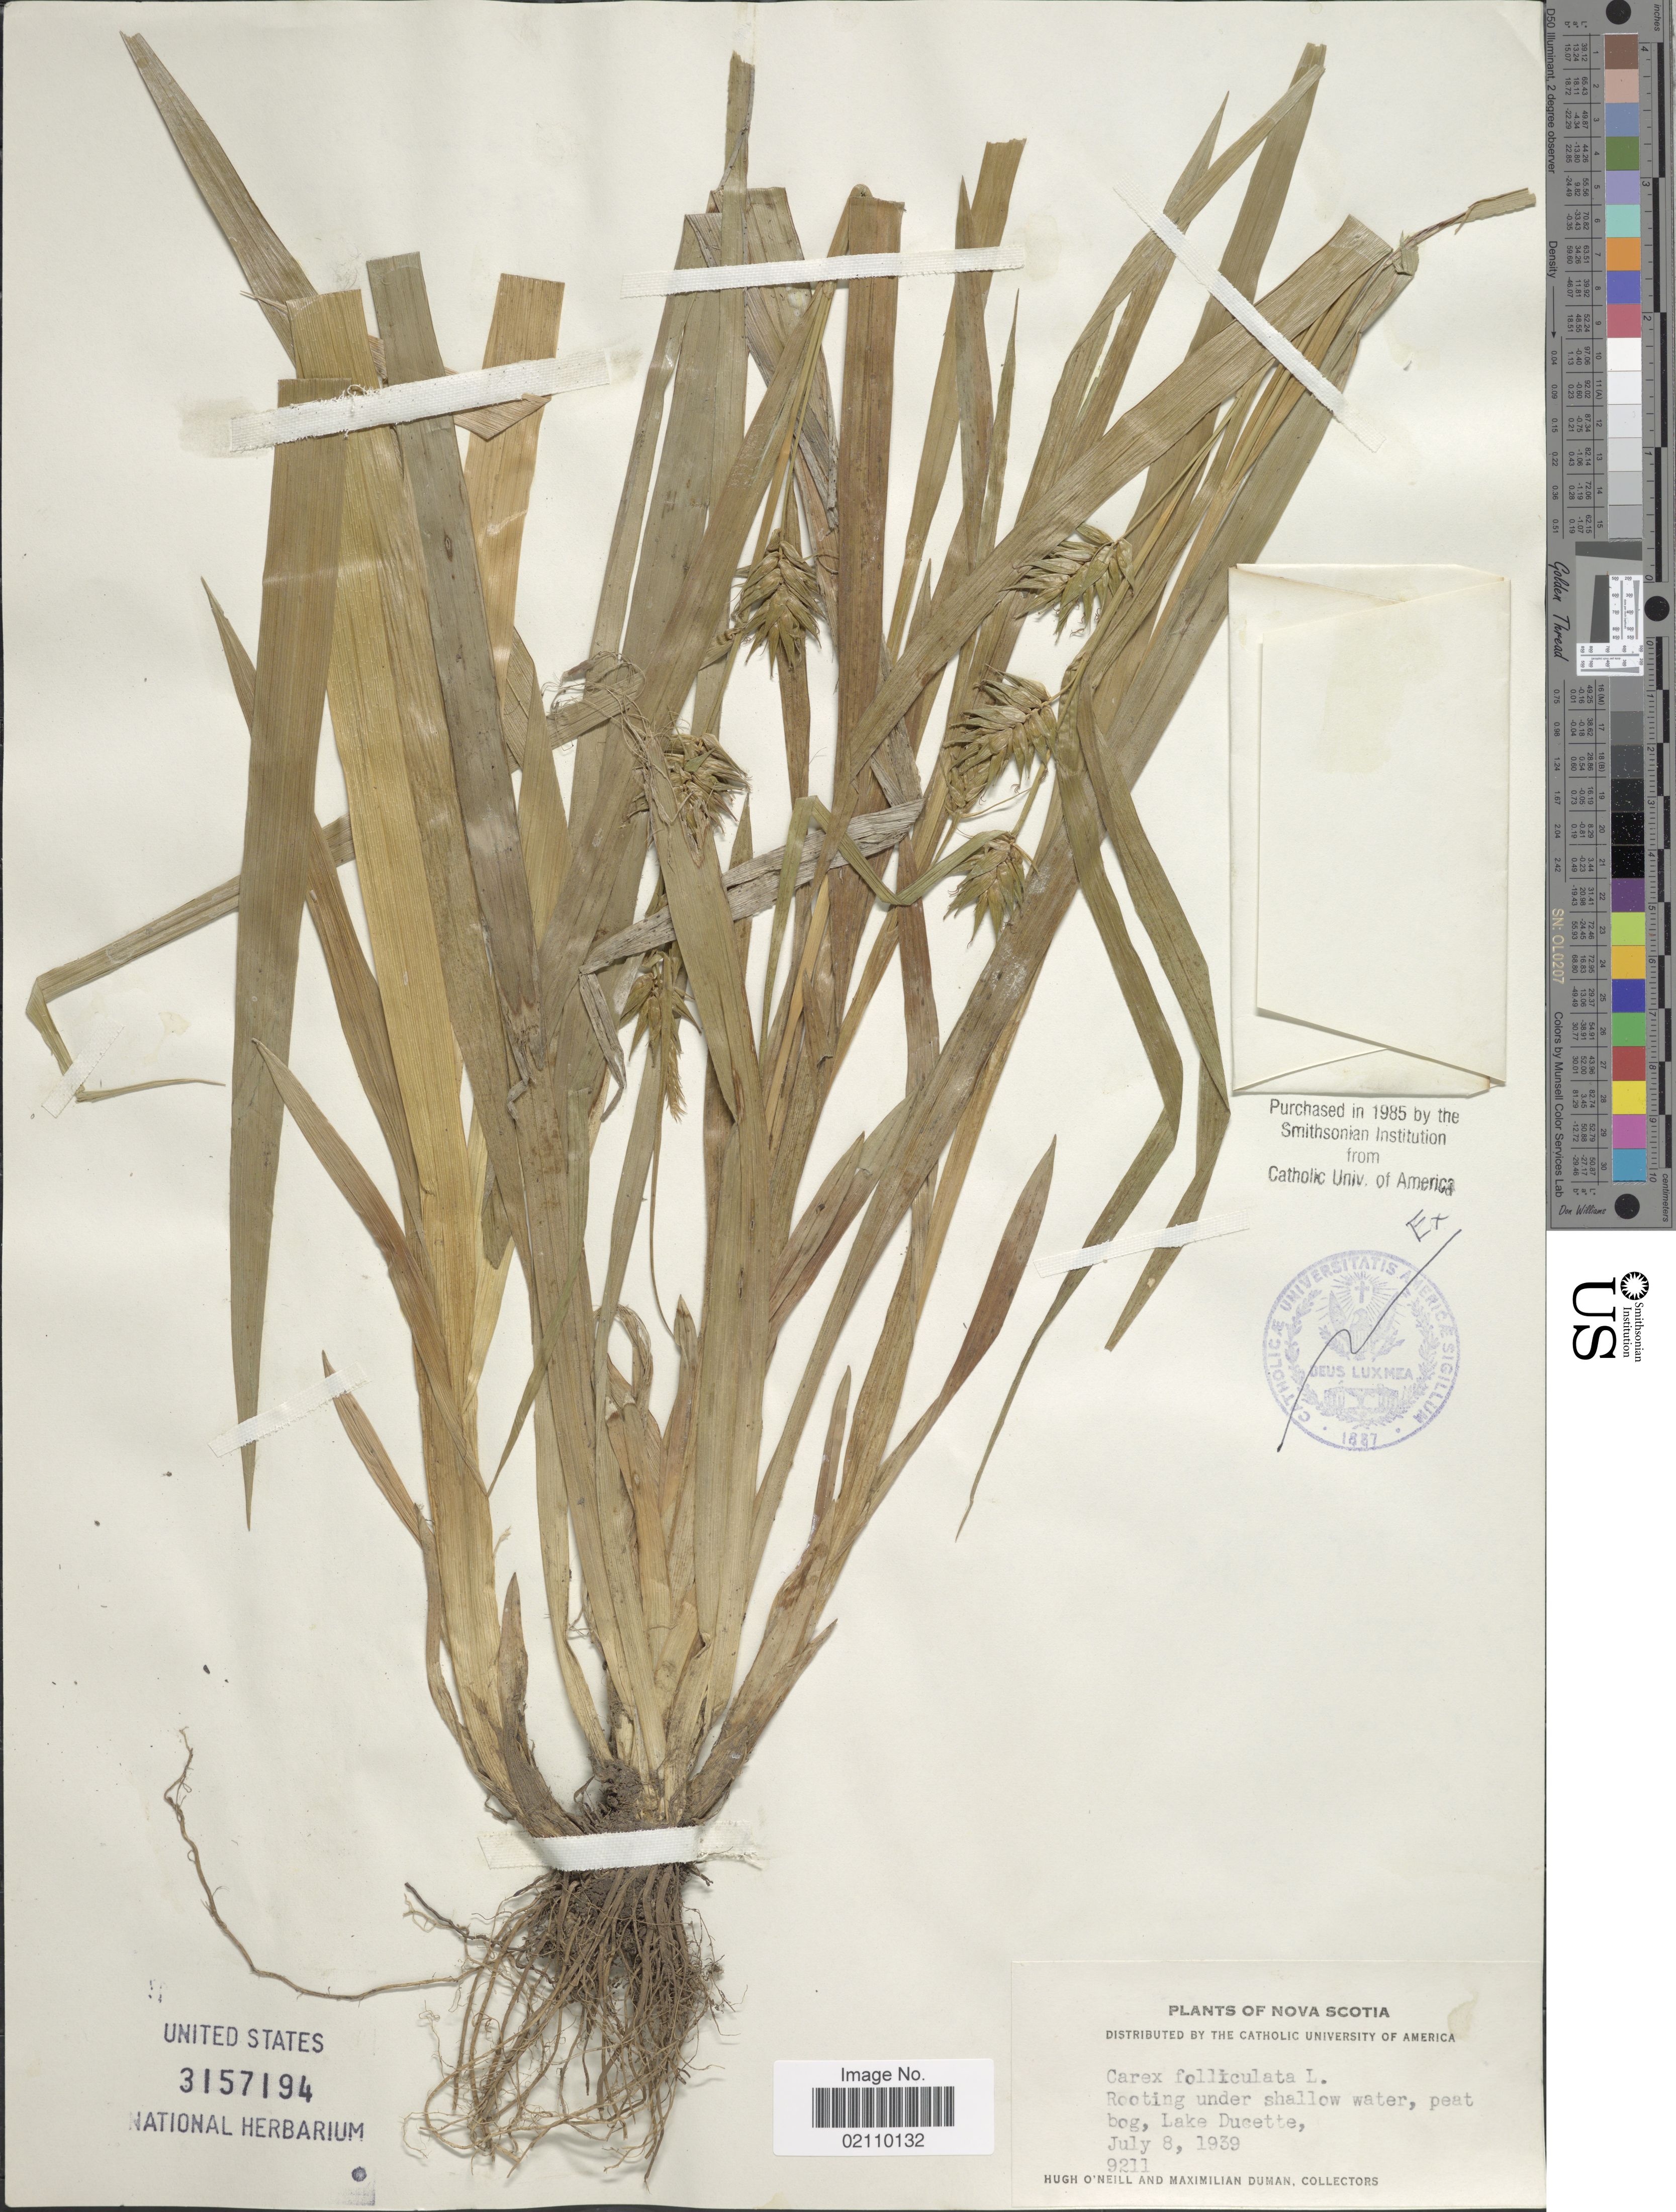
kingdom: Plantae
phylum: Tracheophyta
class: Liliopsida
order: Poales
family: Cyperaceae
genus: Carex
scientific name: Carex folliculata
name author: L.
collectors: H. O'Neill & M. Duman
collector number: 9211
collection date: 1939-07-08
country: Canada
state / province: Nova Scotia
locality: Rooting under shallow water peat bog, Lake Ducette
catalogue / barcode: US 3157194